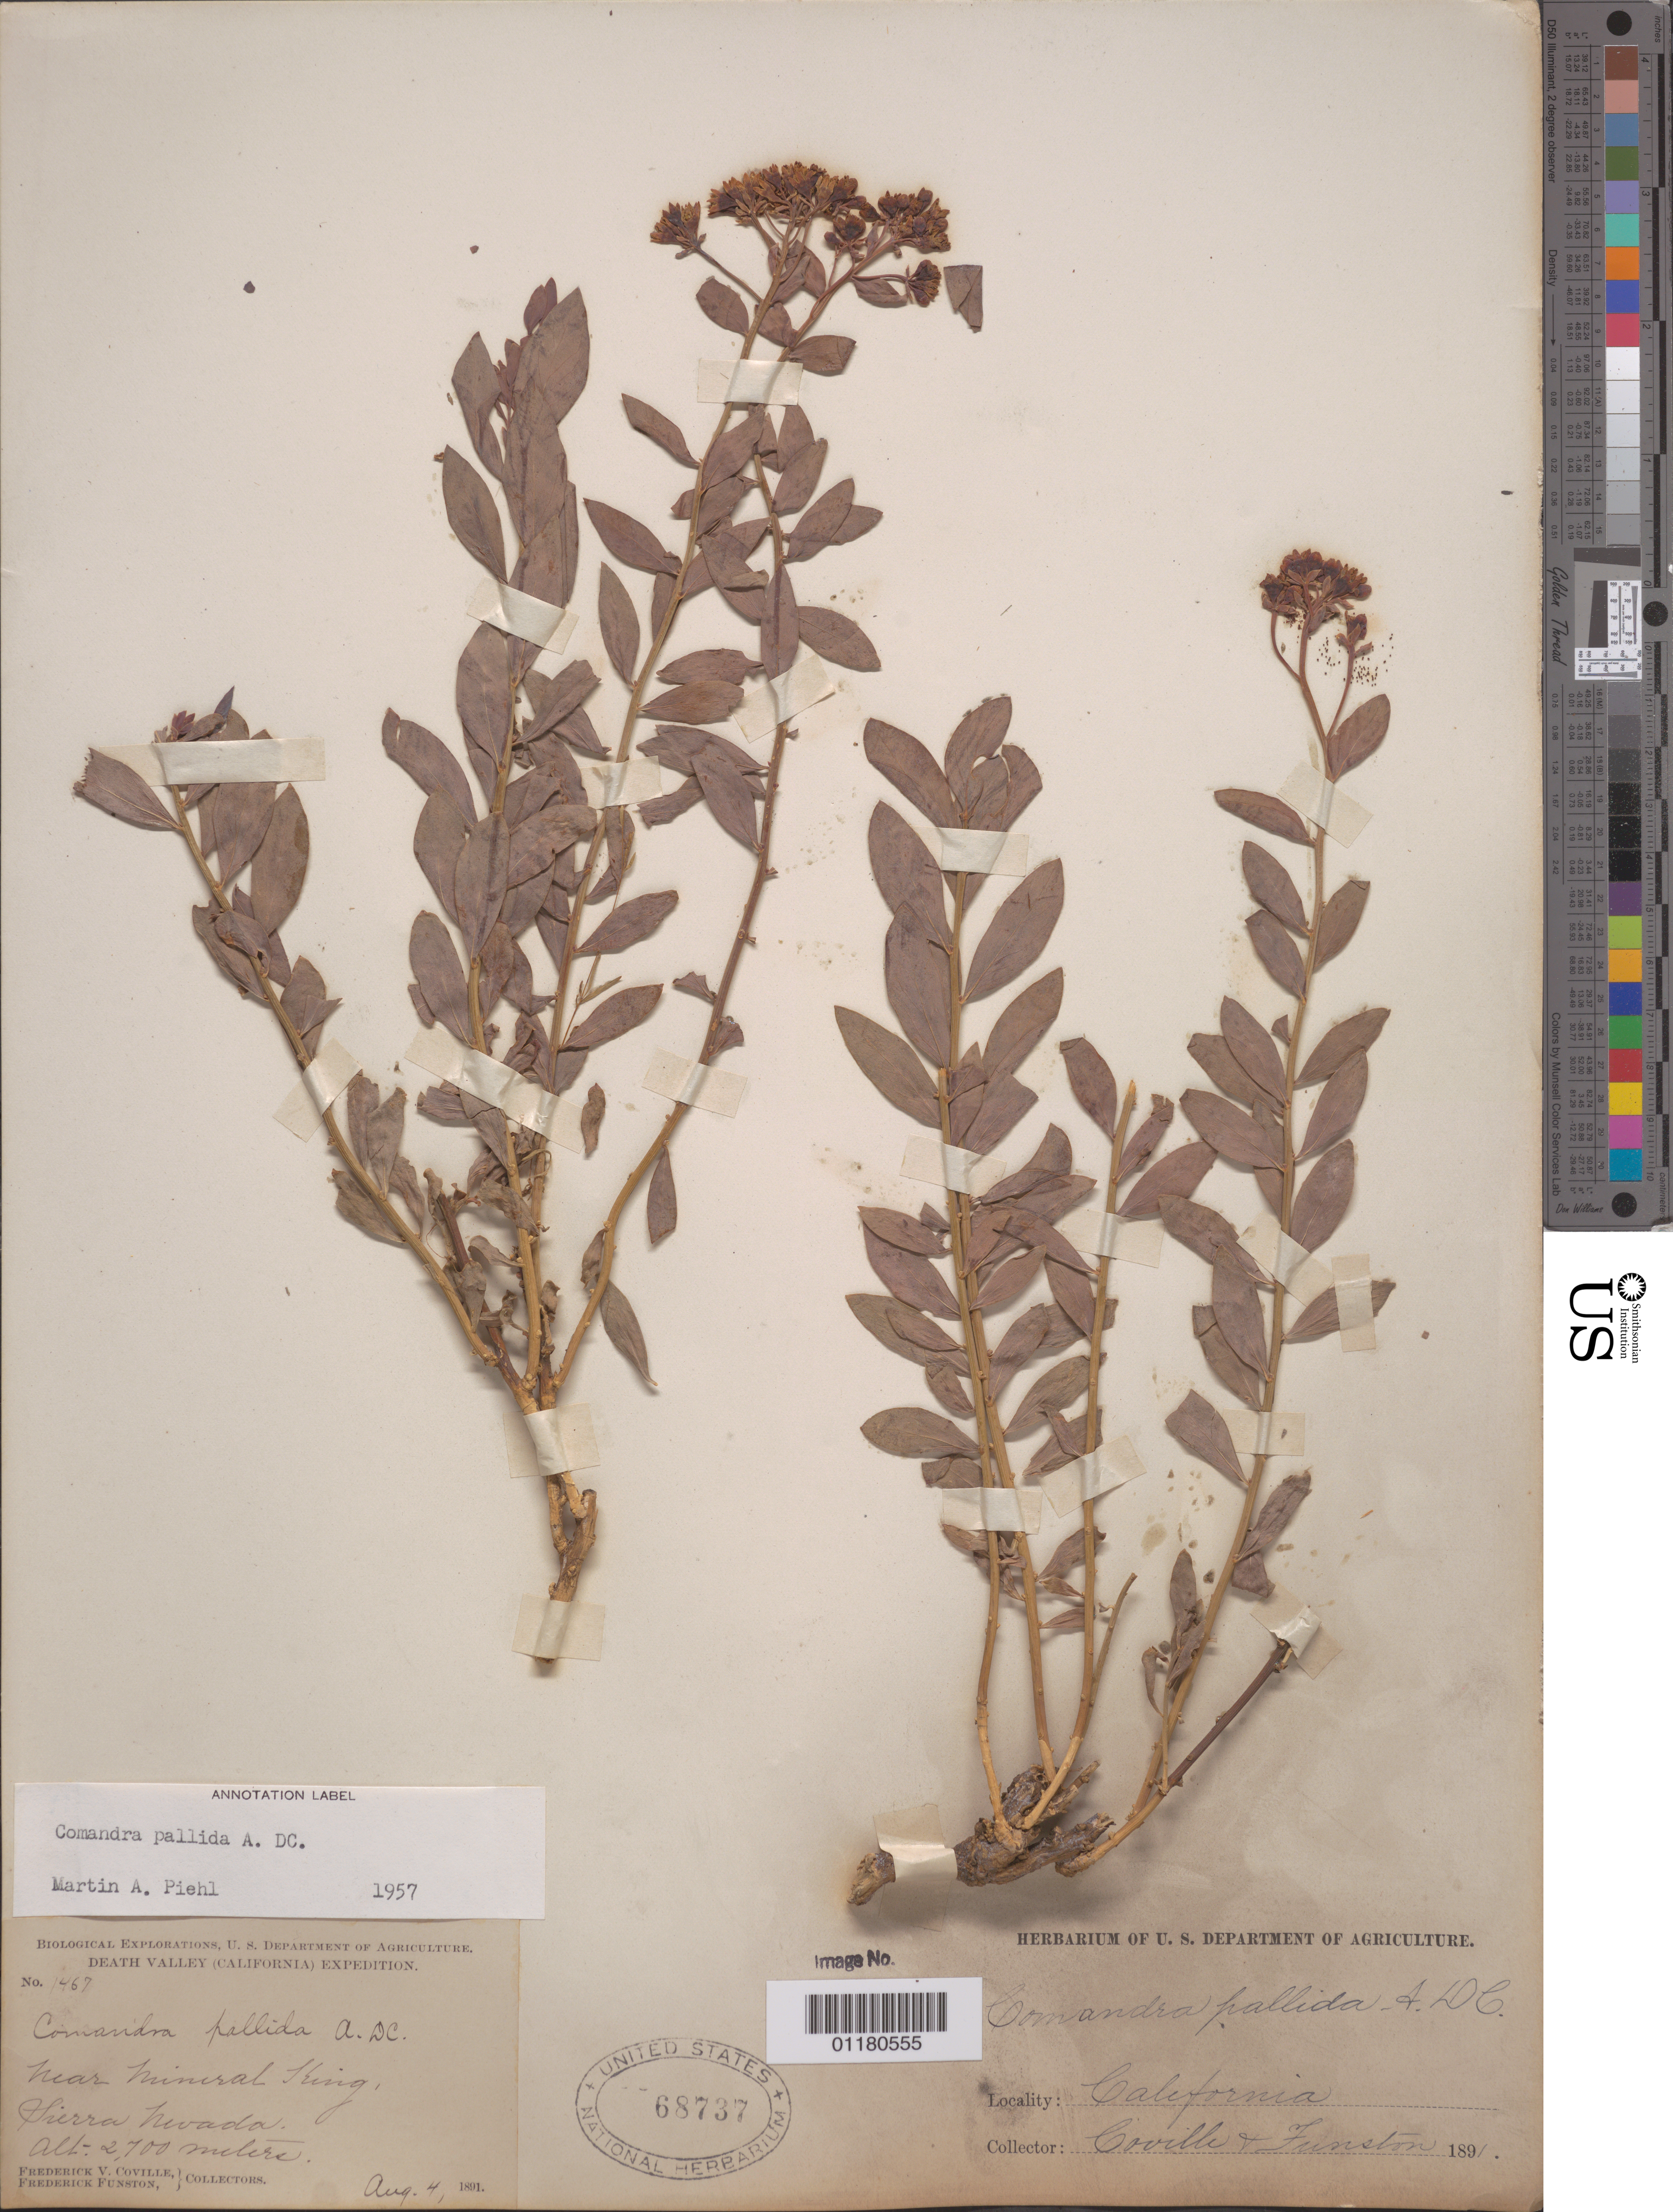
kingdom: Plantae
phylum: Tracheophyta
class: Magnoliopsida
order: Santalales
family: Comandraceae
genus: Comandra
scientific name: Comandra pallida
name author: A. DC.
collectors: F. V. Coville & F. Funston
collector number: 1467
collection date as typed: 4 Aug 1891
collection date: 1891-08-04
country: United States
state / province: California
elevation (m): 2700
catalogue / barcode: US 68737